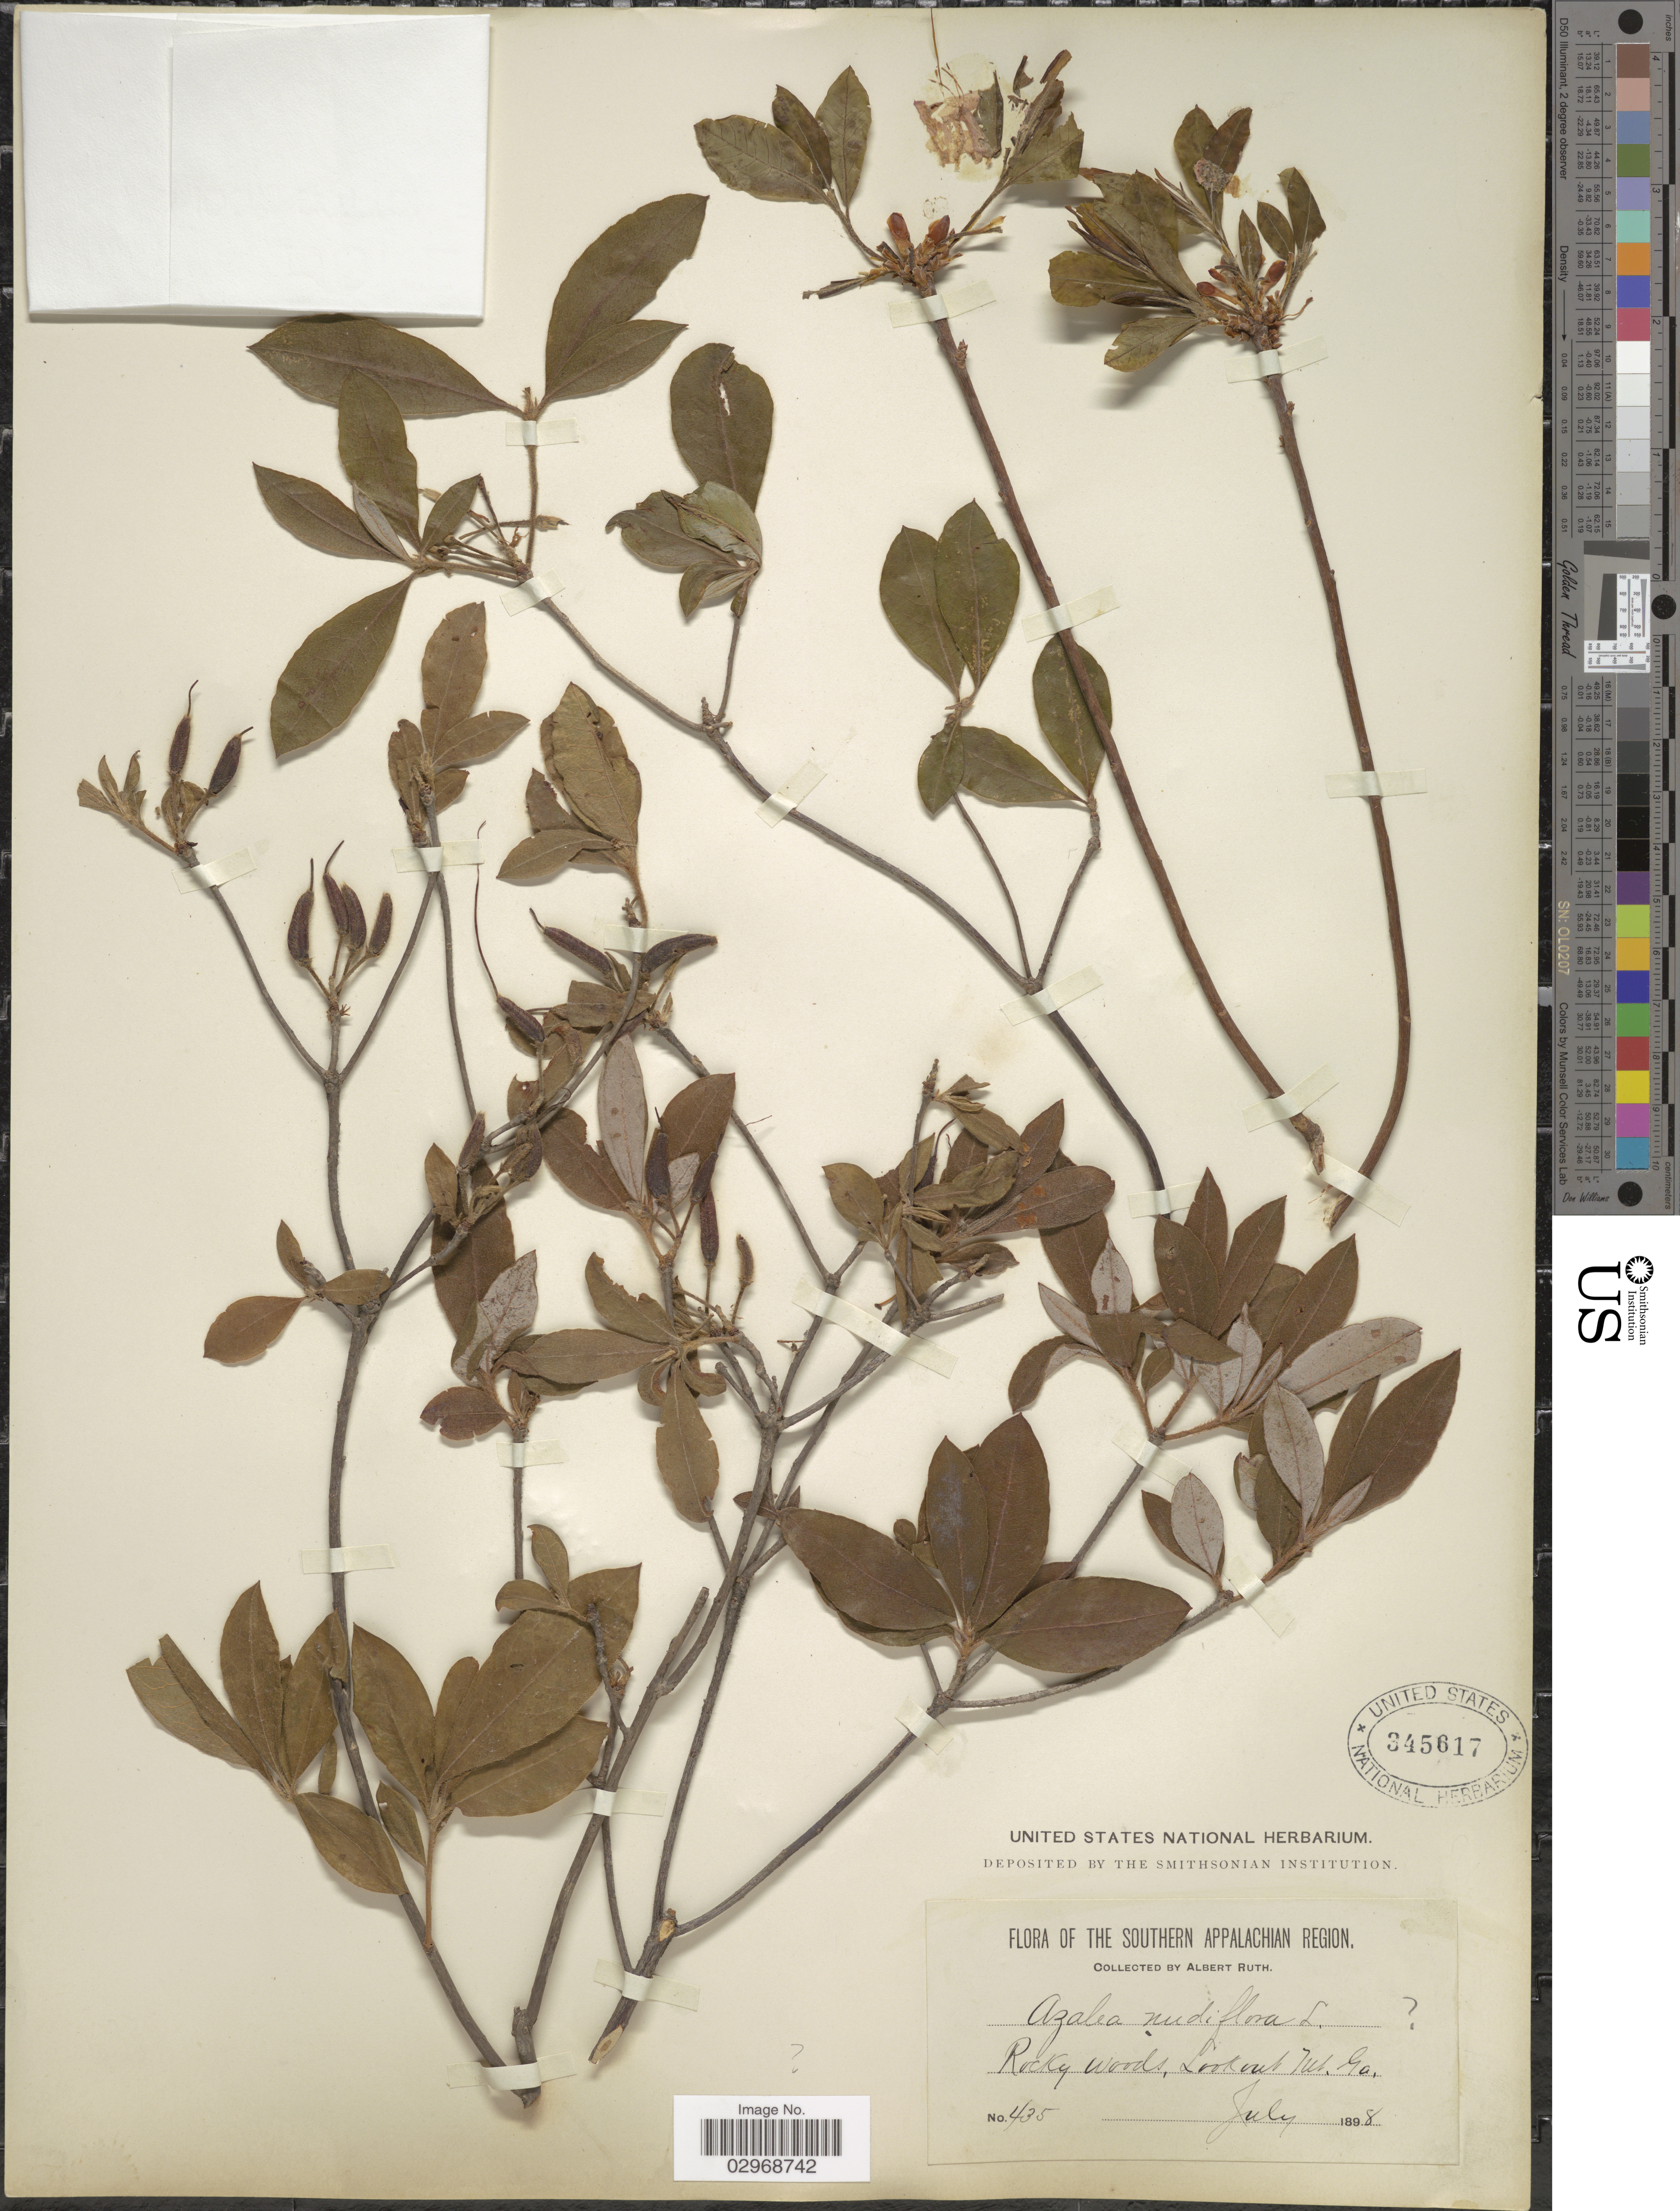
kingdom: Plantae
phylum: Tracheophyta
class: Magnoliopsida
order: Ericales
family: Ericaceae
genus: Rhododendron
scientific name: Rhododendron sp.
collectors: A. Ruth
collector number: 435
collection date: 1898-07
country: United States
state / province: Georgia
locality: The Southern Appalachian Region, Rocky woods, Lookout Mt., Ga.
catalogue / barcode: US 345617